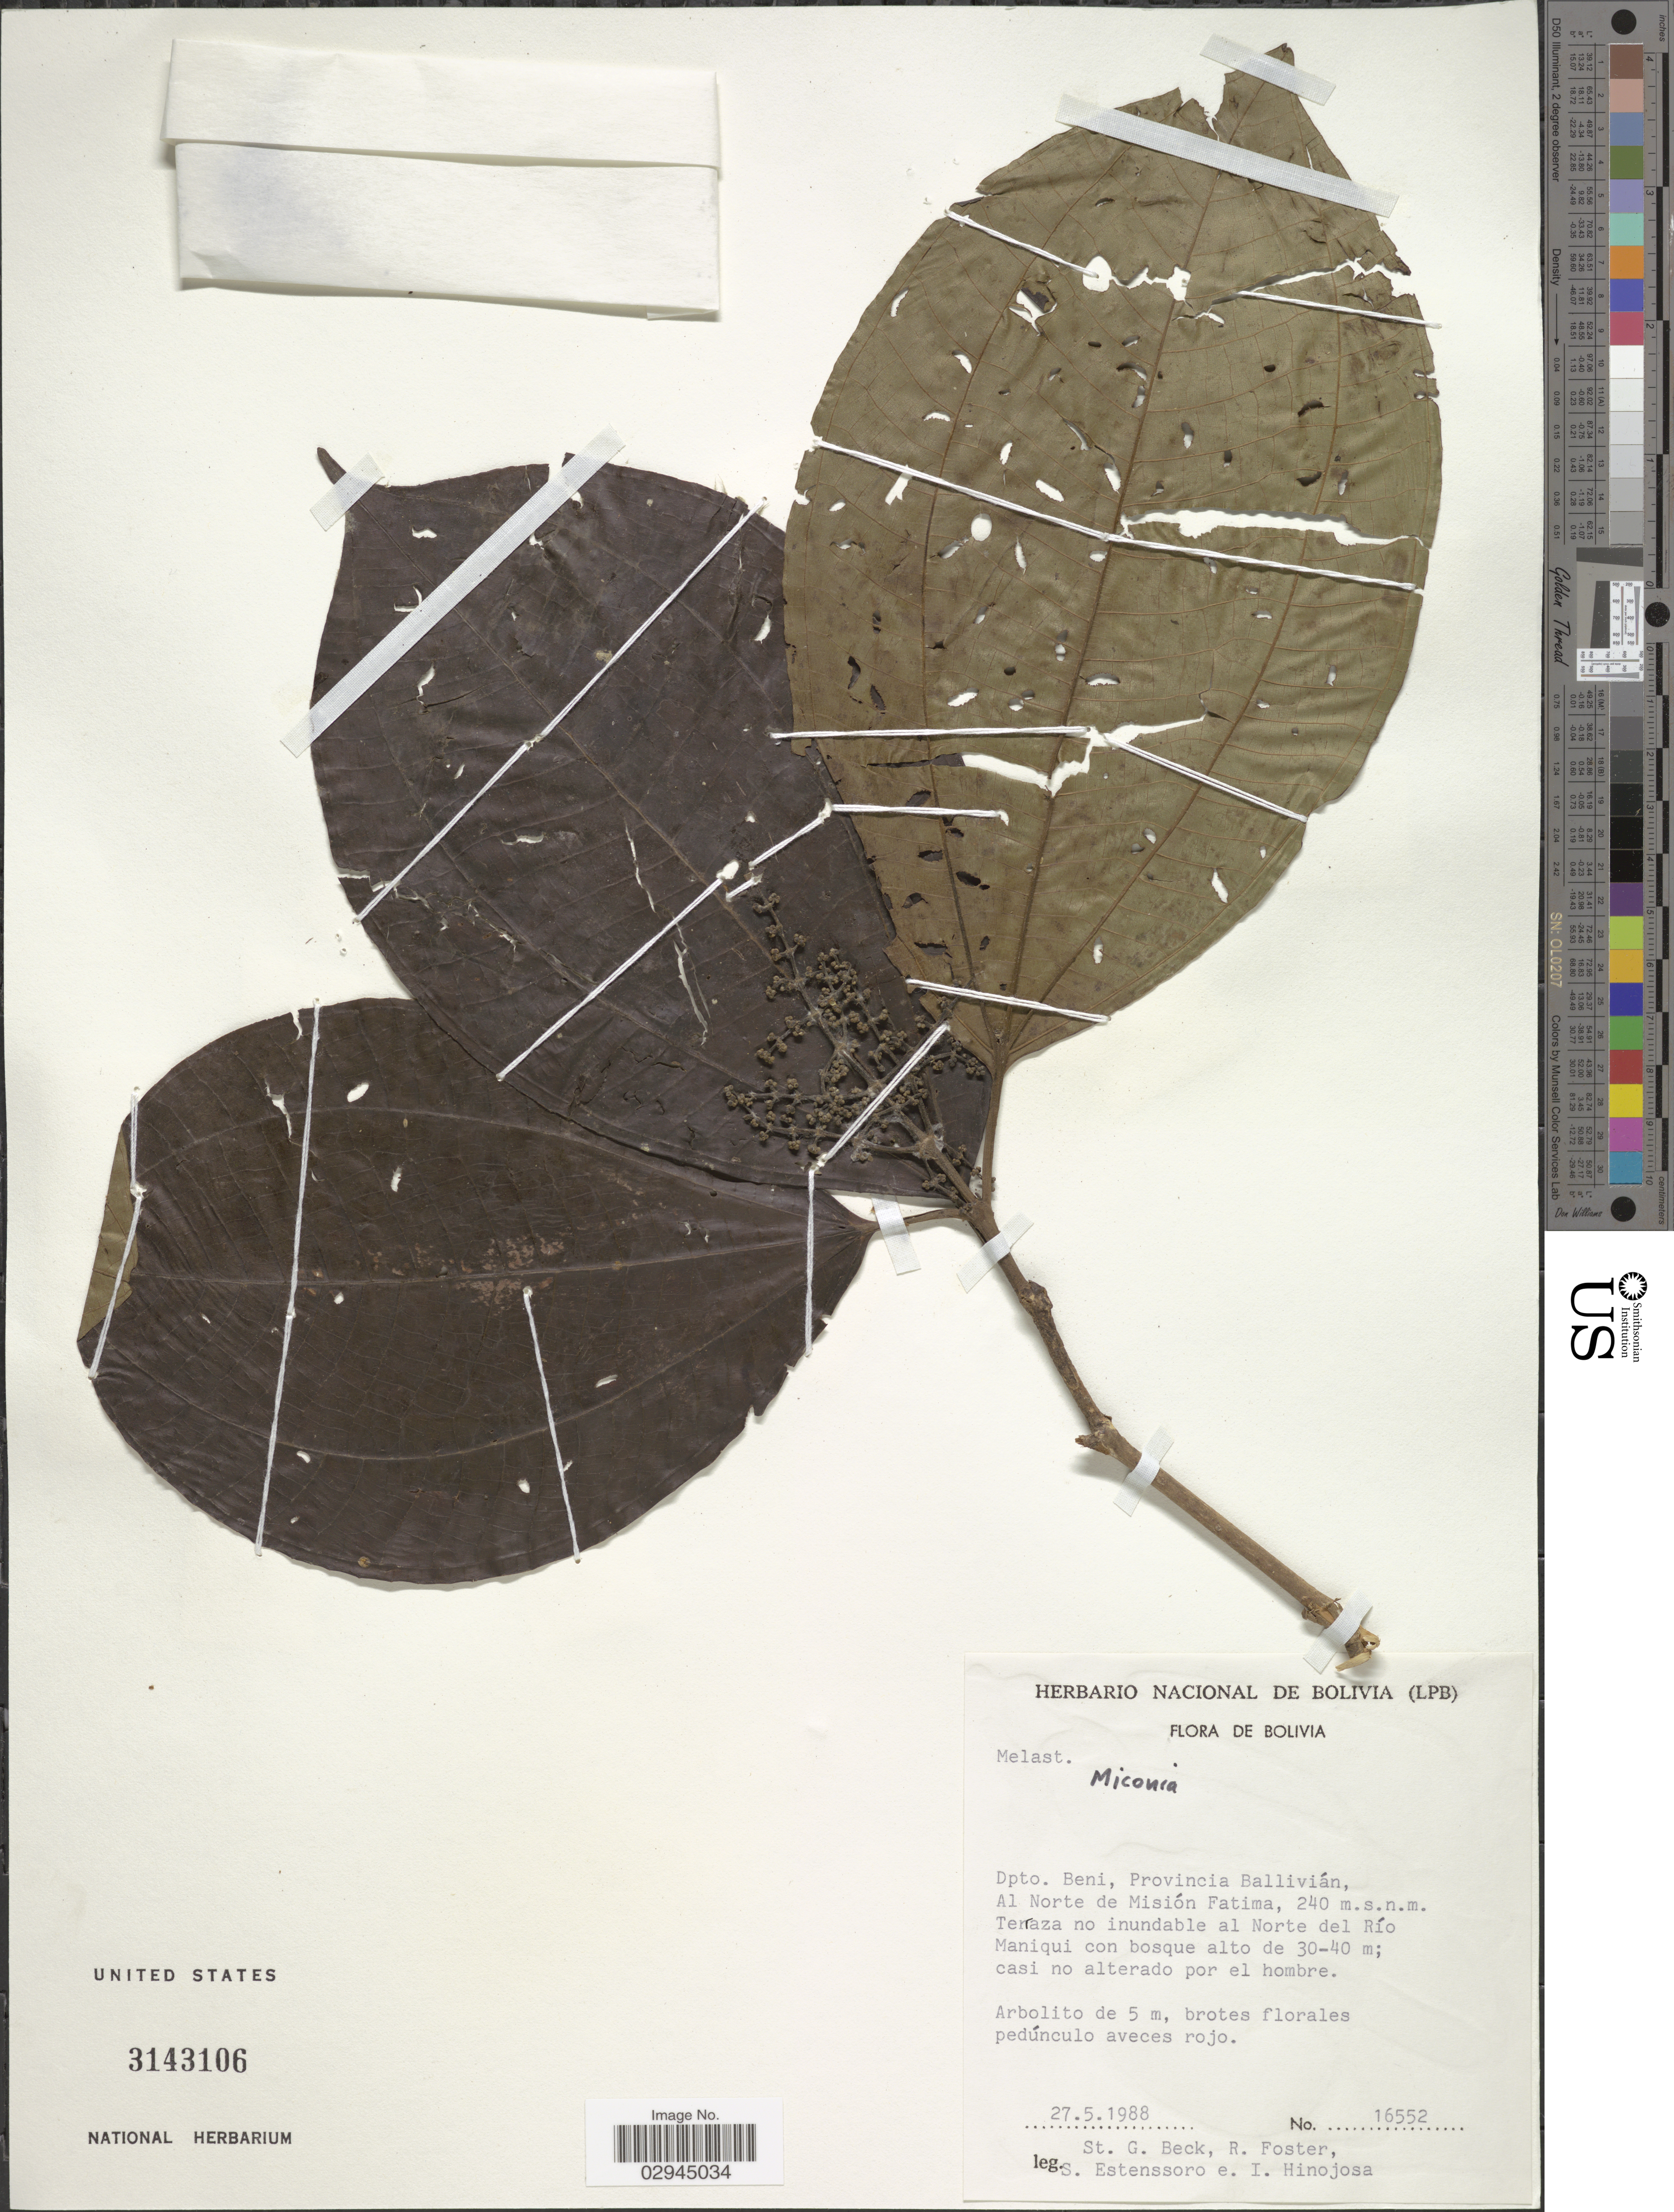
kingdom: Plantae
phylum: Tracheophyta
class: Magnoliopsida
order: Myrtales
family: Melastomataceae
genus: Miconia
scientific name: Miconia sp.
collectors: S. G. Beck, R. Foster, S. Estenssoro & I. Hinojosa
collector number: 16552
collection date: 1988-05-27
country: Bolivia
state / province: Beni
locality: Dpto. Beni, Provincia Ballivián, Al Norte de Misión Fatima, Terraza no inundable al Norte del Río Maniqui con bosque.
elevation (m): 240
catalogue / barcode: US 3143106